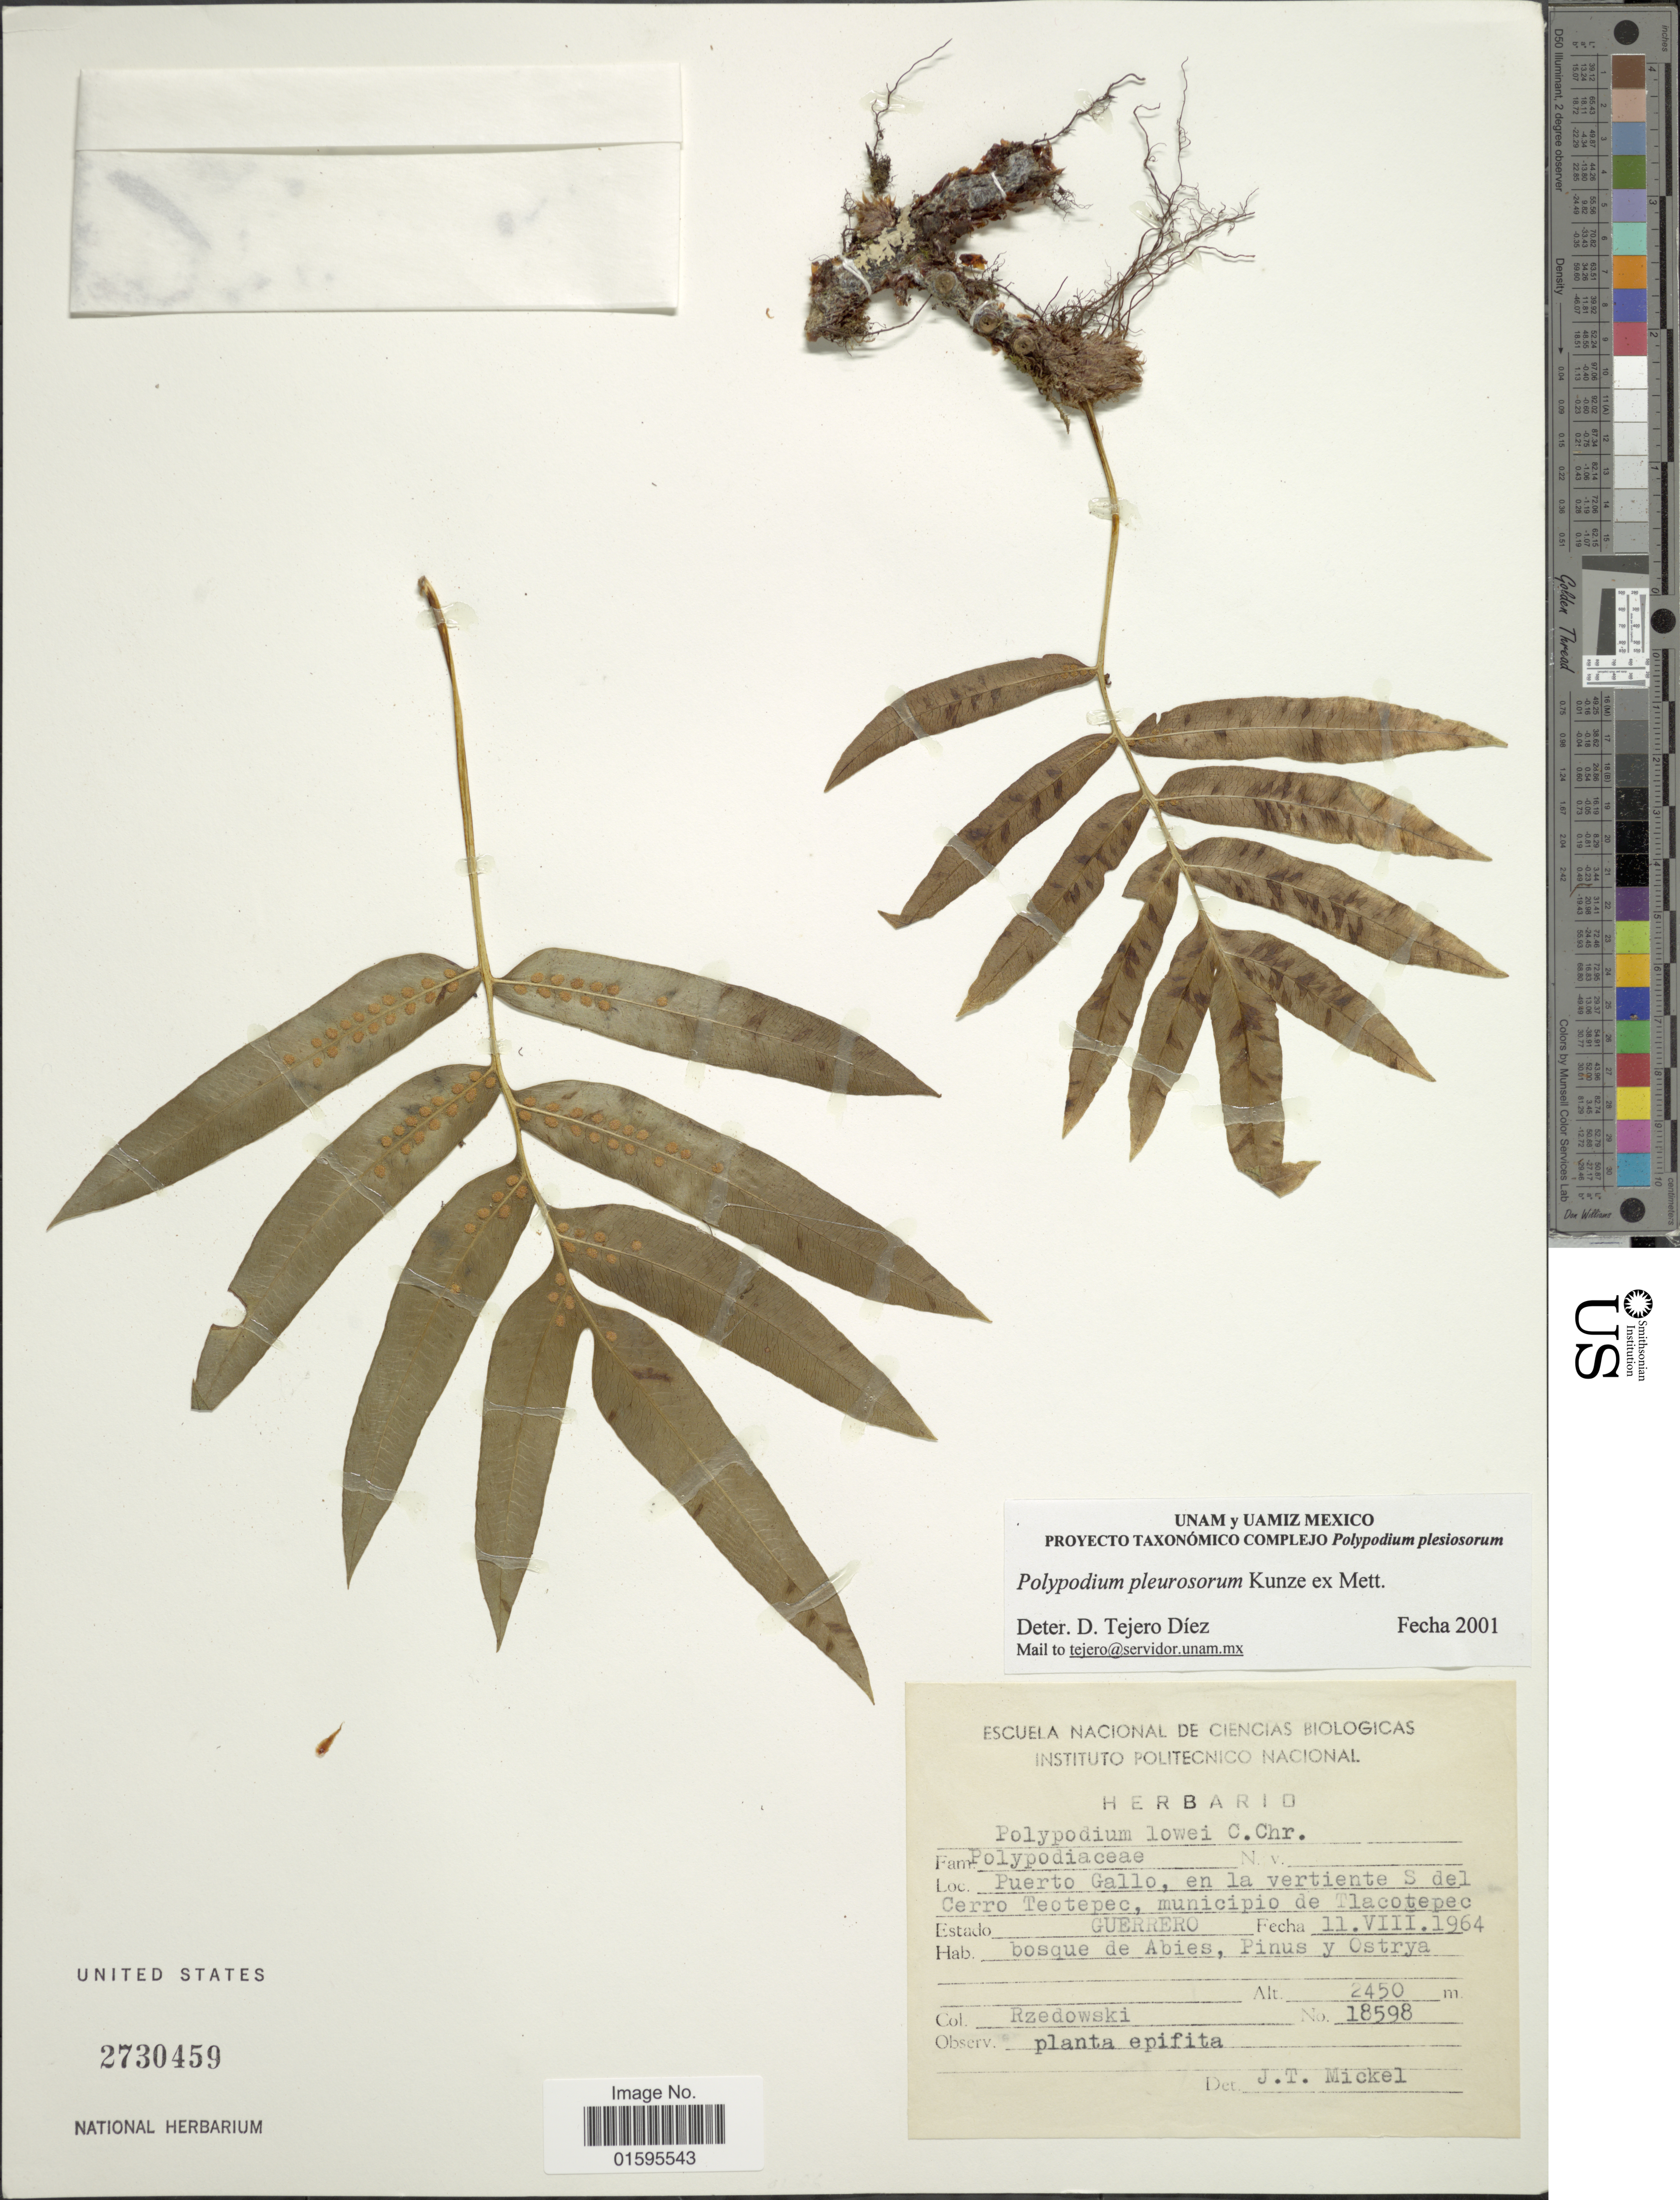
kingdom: Plantae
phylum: Tracheophyta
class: Polypodiopsida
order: Polypodiales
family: Polypodiaceae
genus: Polypodium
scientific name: Polypodium pleurosorum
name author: Kunze ex Mett.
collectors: Rzedowski, --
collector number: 18598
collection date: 1964-08-02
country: Mexico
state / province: Guerrero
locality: Puerto Gallo, en la vertiente S del Cerro Teotepec, municipio de Tlacotepec, Estado Guerrero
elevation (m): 2450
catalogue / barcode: US 2730459